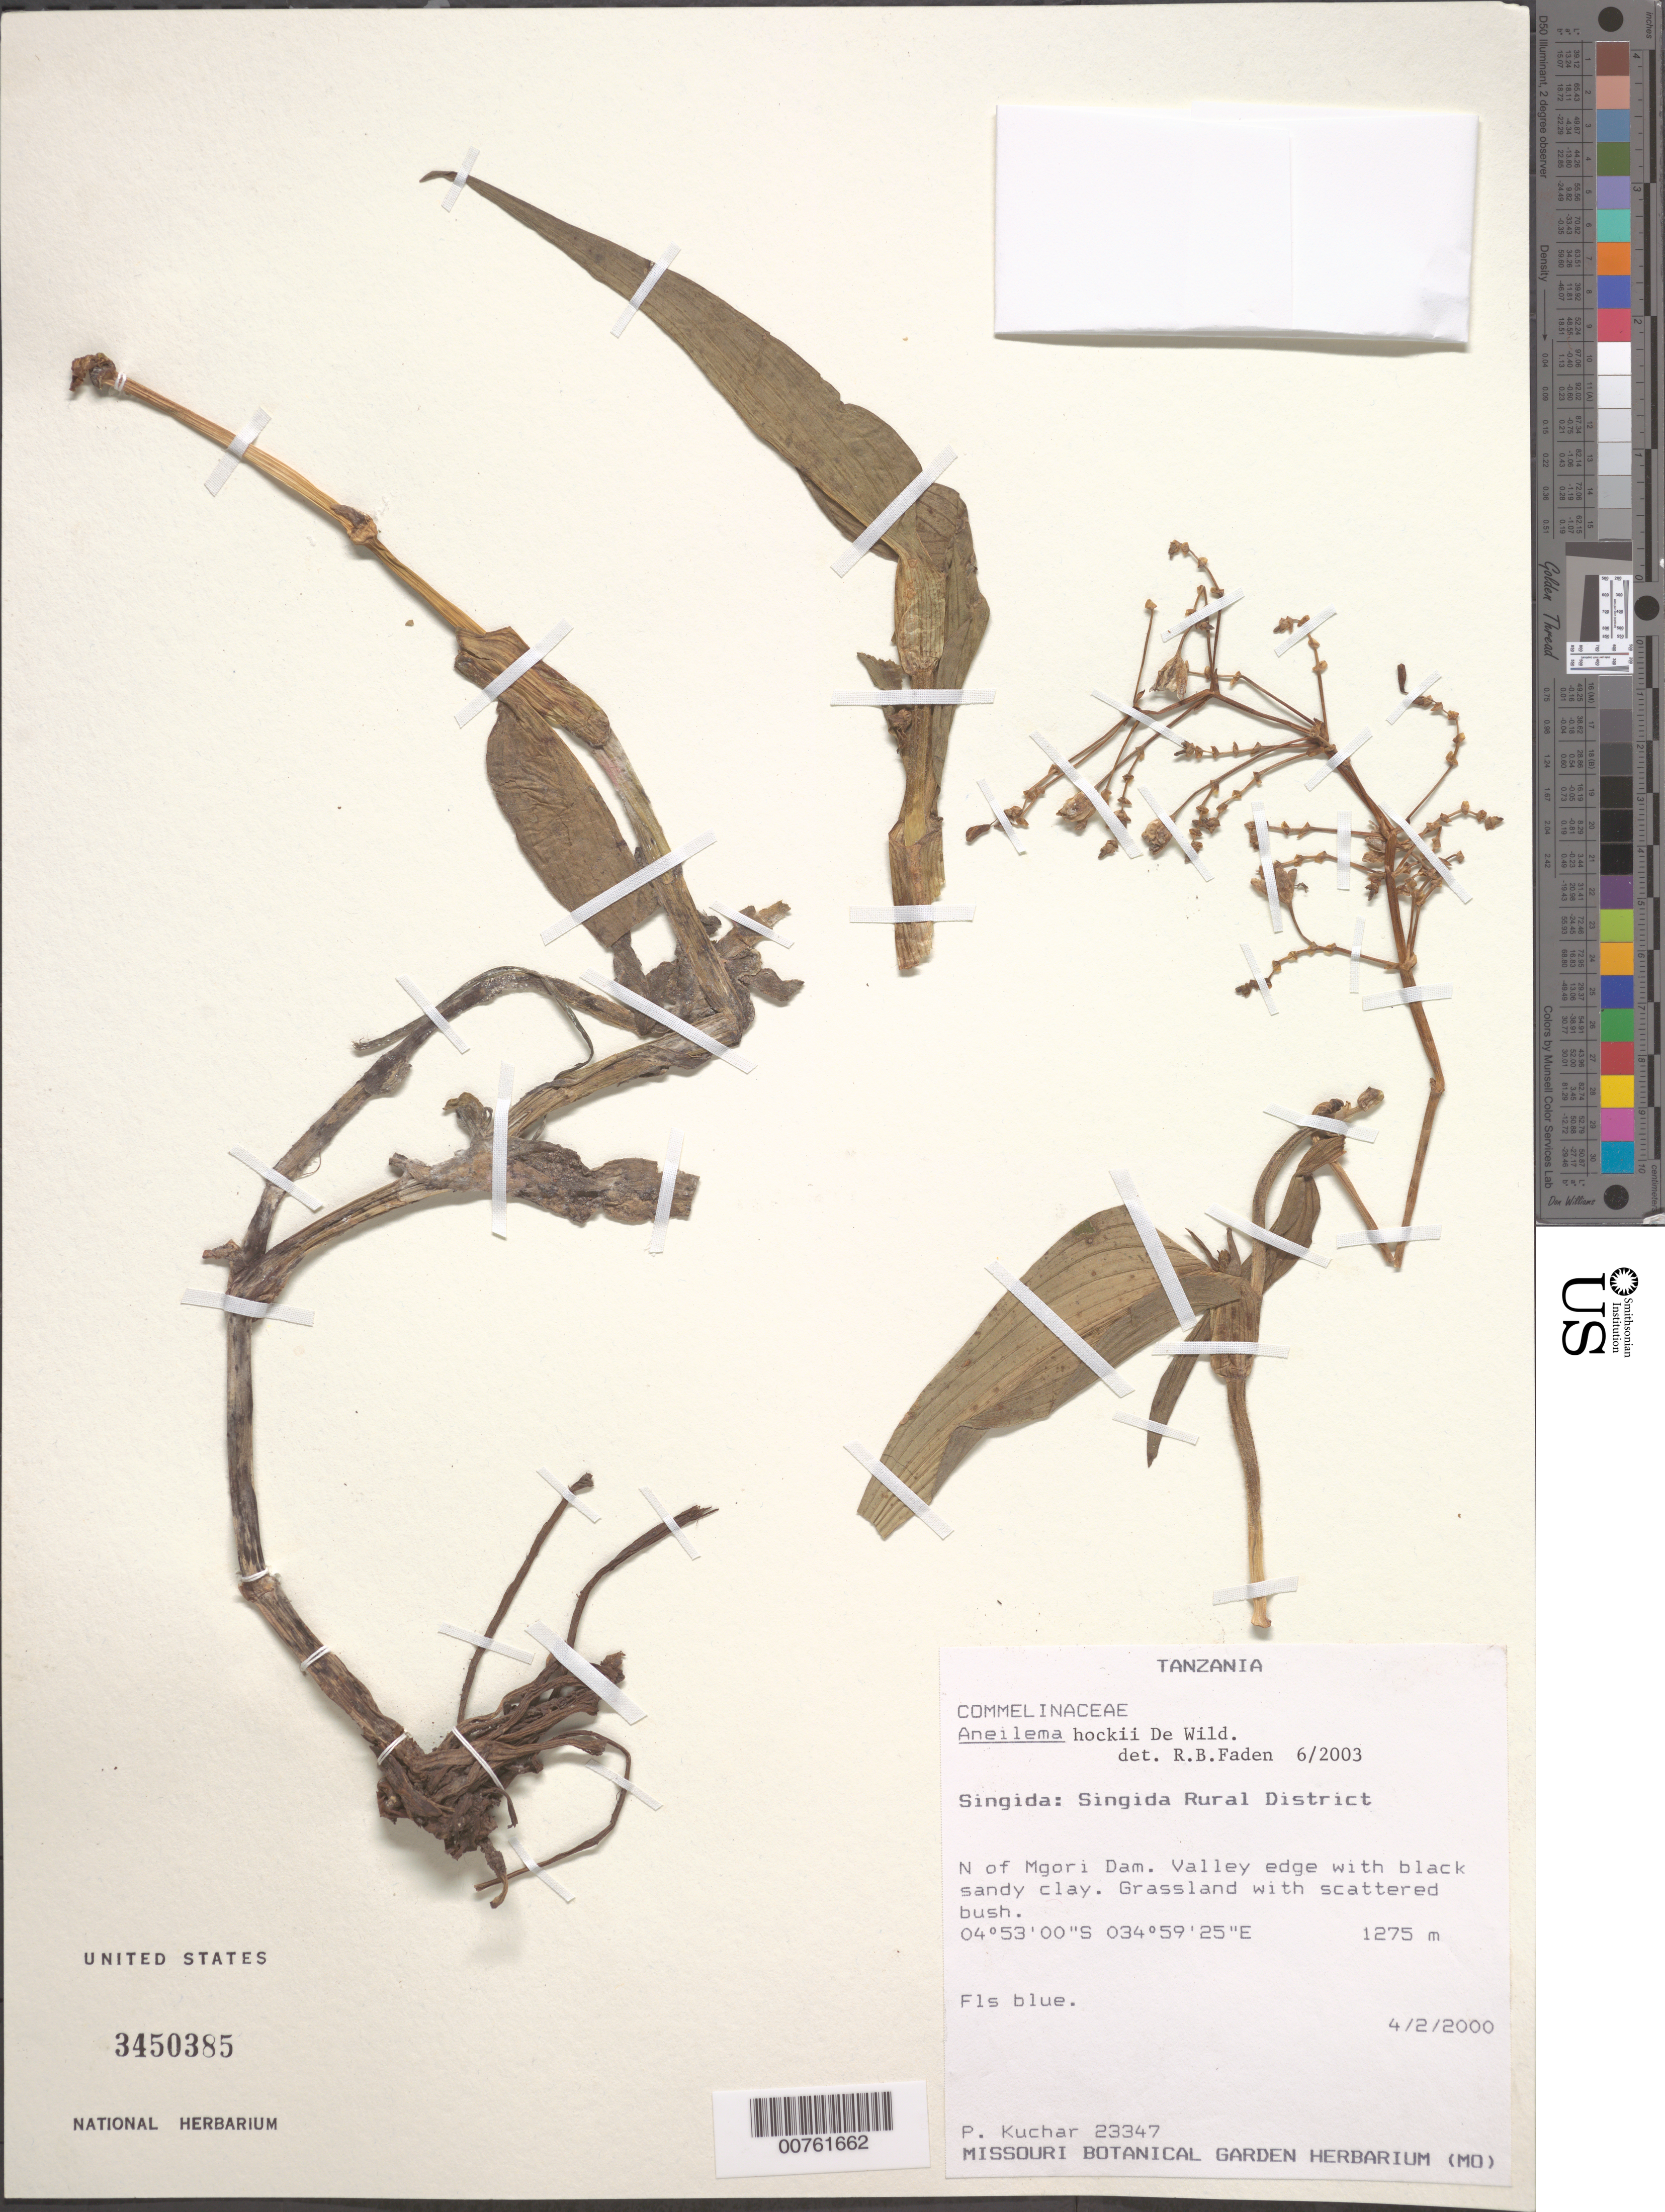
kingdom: Plantae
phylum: Tracheophyta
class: Liliopsida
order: Commelinales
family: Commelinaceae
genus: Aneilema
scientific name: Aneilema hockii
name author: De Wild.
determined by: Faden, Robert B., (US), Smithsonian Institution - National Museum of Natural History (UNITED STATES)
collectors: P. Kuchar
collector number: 23347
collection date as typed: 02 Apr 2000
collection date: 2000-04-02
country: Tanzania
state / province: Singida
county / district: Singida Rural District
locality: N of Mgori Dam.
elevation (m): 1275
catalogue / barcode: US 3450385